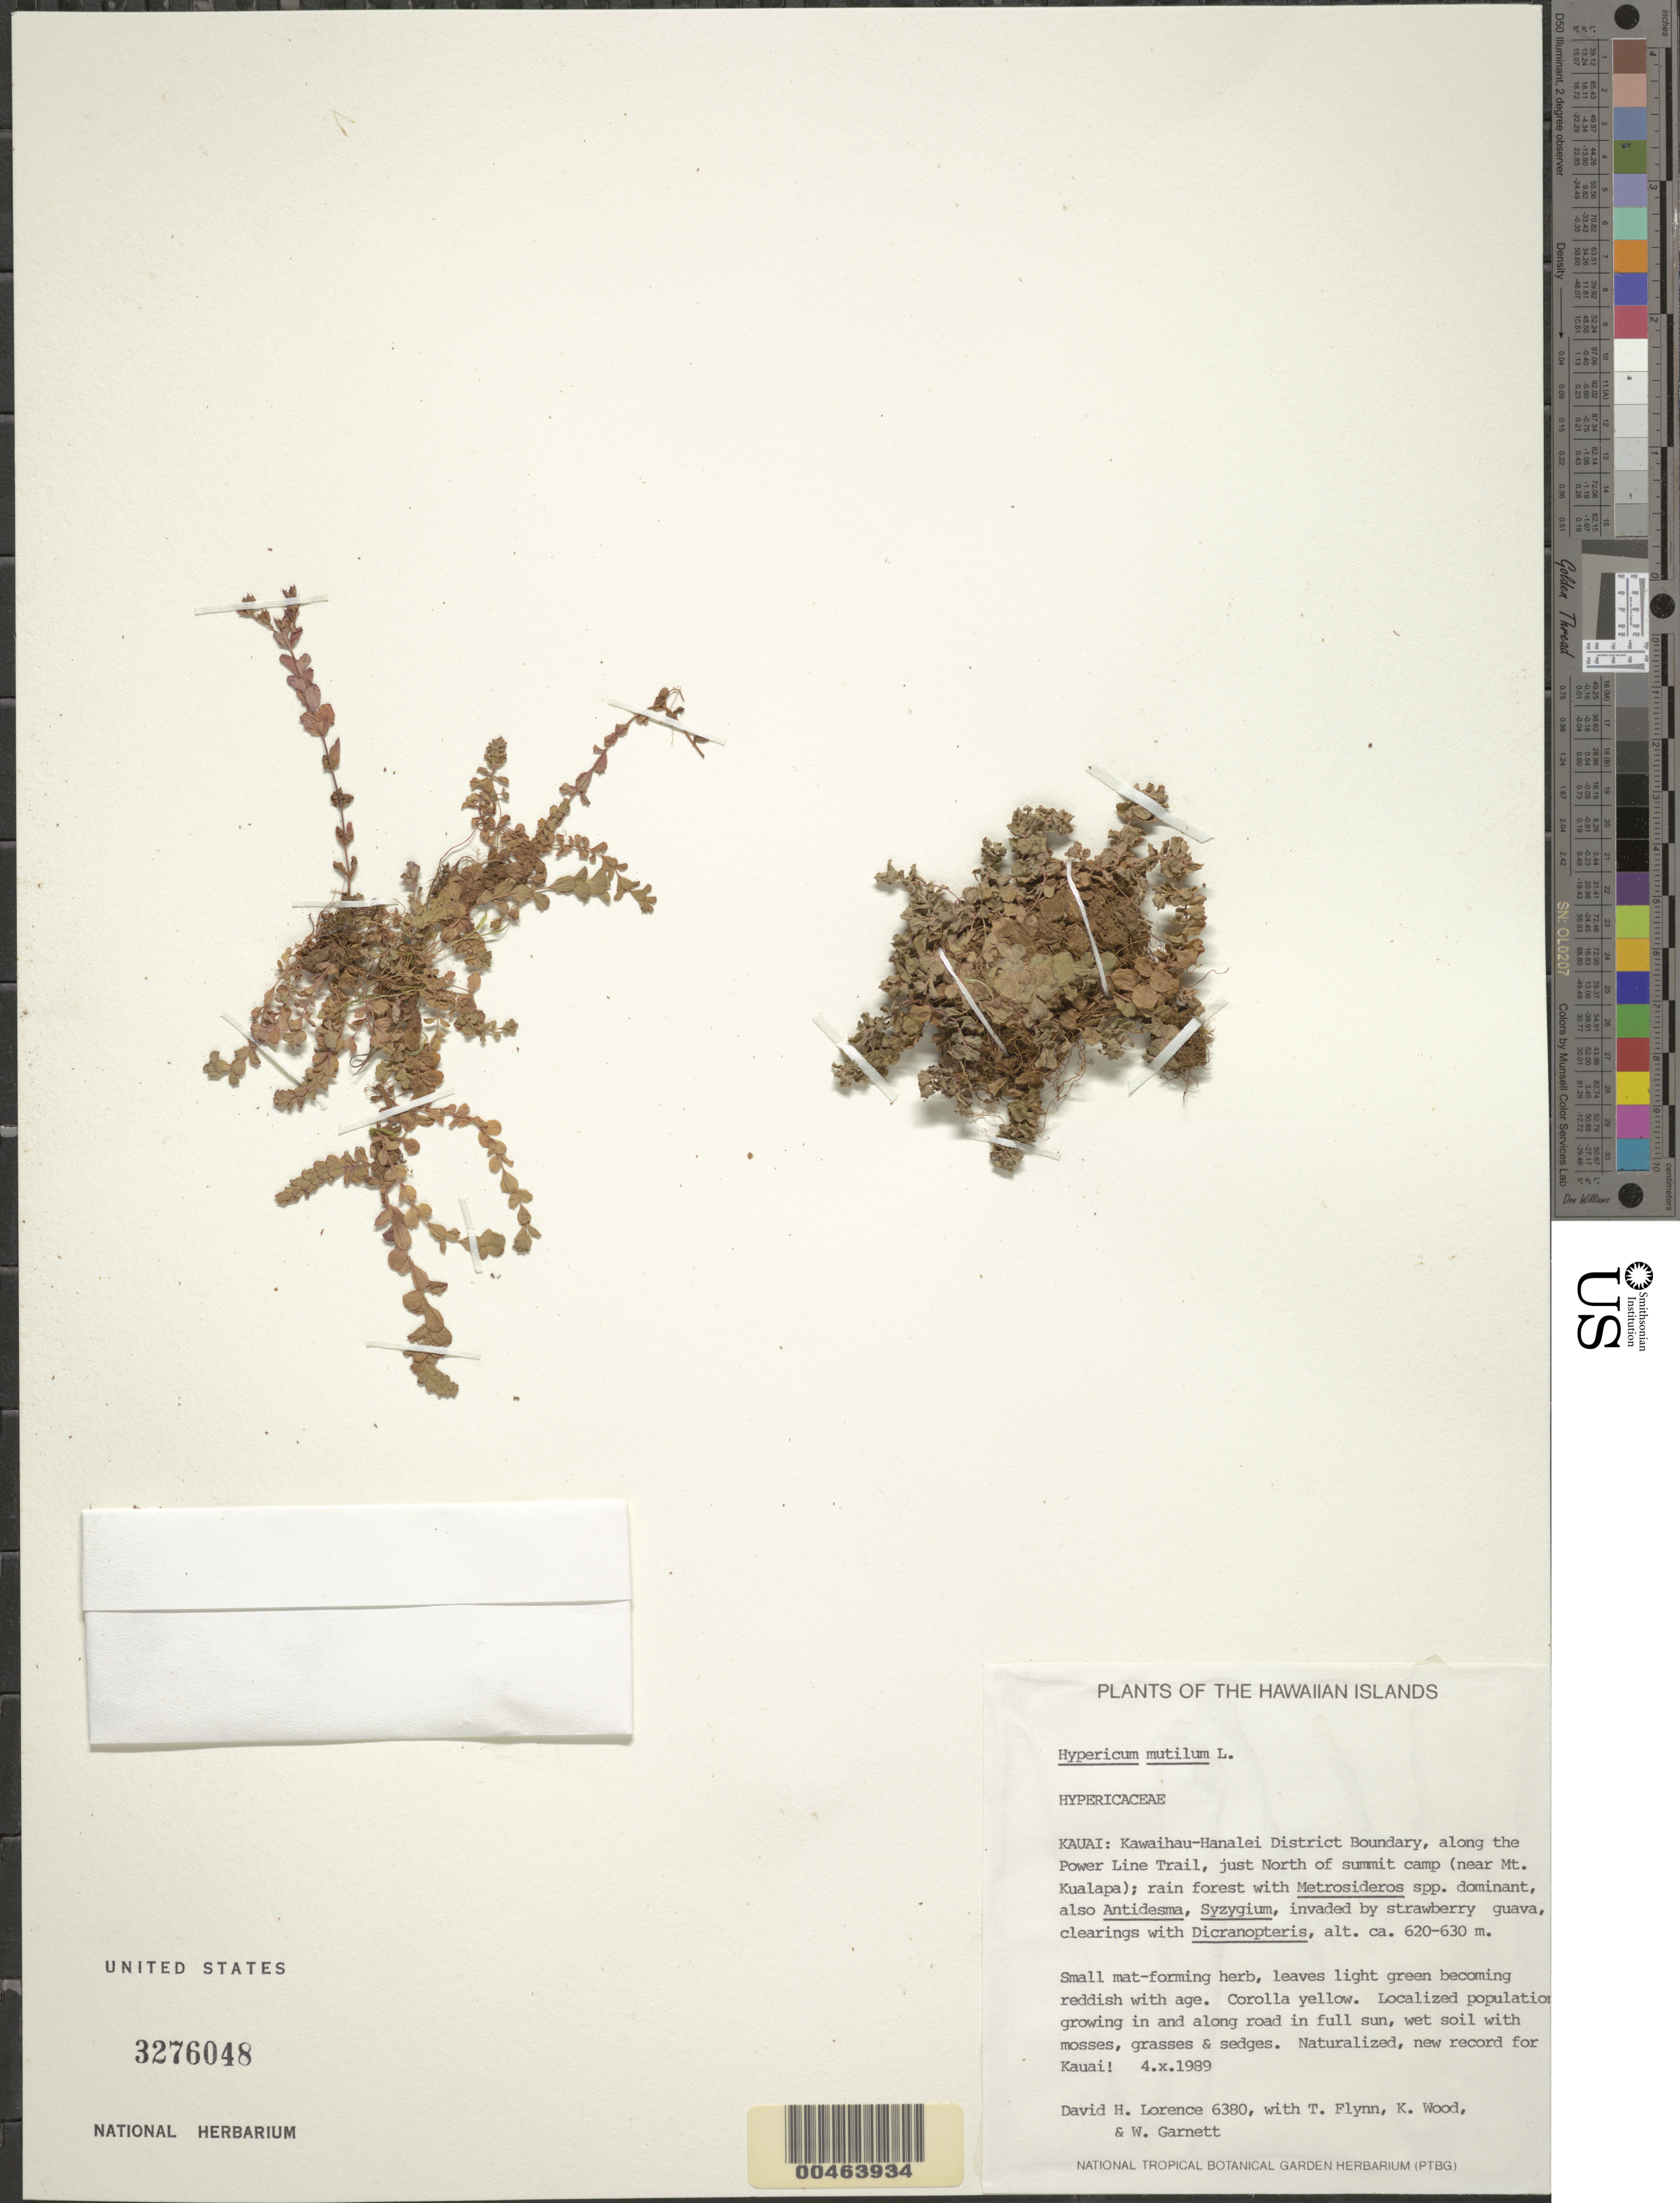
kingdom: Plantae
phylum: Tracheophyta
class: Magnoliopsida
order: Malpighiales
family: Hypericaceae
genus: Hypericum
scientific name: Hypericum mutilum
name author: L.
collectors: D. Lorence, T. W. Flynn, K. Wood & W. Garnett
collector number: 6380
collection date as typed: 4 Dec 1989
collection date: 1989-12-04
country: United States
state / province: Hawaii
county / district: Kauai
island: Kaua'i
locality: Kawaihau-Hanalei District Boundary, along the Power Line Trail, just North of summit camp (near Mt. Kualapa).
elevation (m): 620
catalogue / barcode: US 3276048